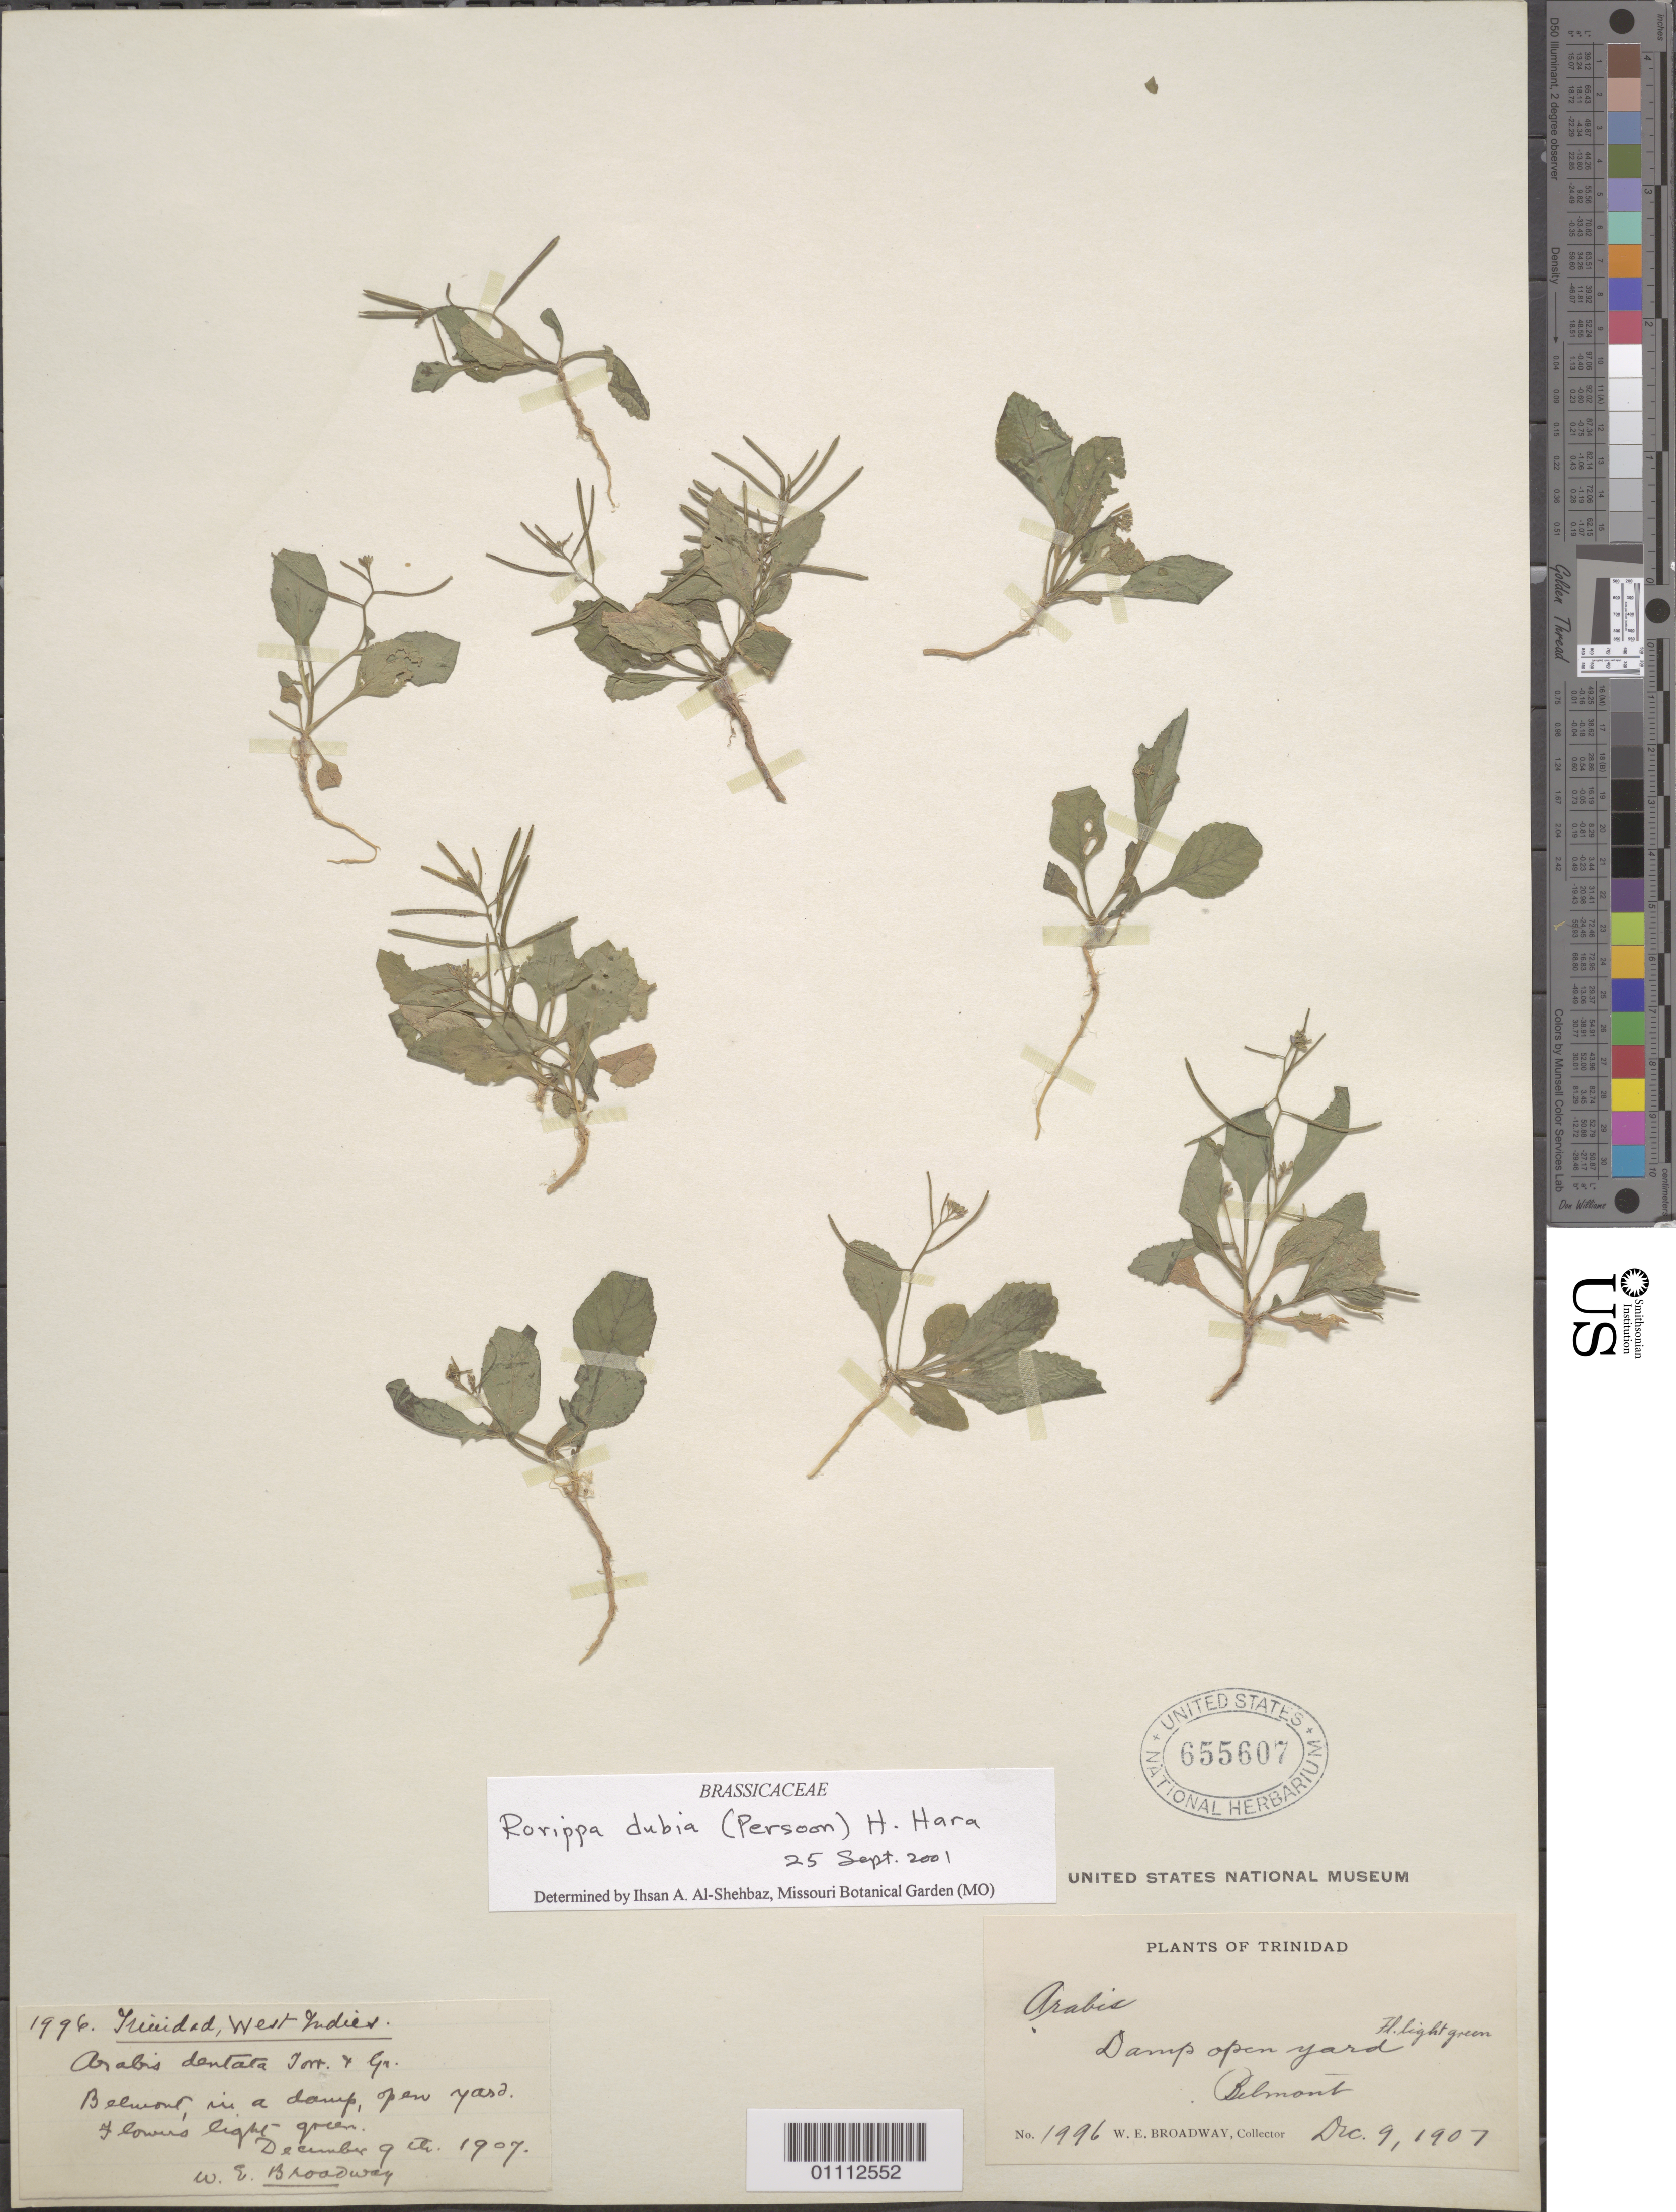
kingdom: Plantae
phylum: Tracheophyta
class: Magnoliopsida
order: Brassicales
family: Brassicaceae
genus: Rorippa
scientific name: Rorippa dubia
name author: (Pers.) H. Hara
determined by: Al-Shehbaz, I. A., (MO), Missouri Botanical Garden (UNITED STATES)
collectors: W. E. Broadway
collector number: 1996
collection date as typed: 09 Dec 1907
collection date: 1907-12-09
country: Trinidad and Tobago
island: Trinidad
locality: Damps and open yard, Belmont.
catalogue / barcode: US 655607